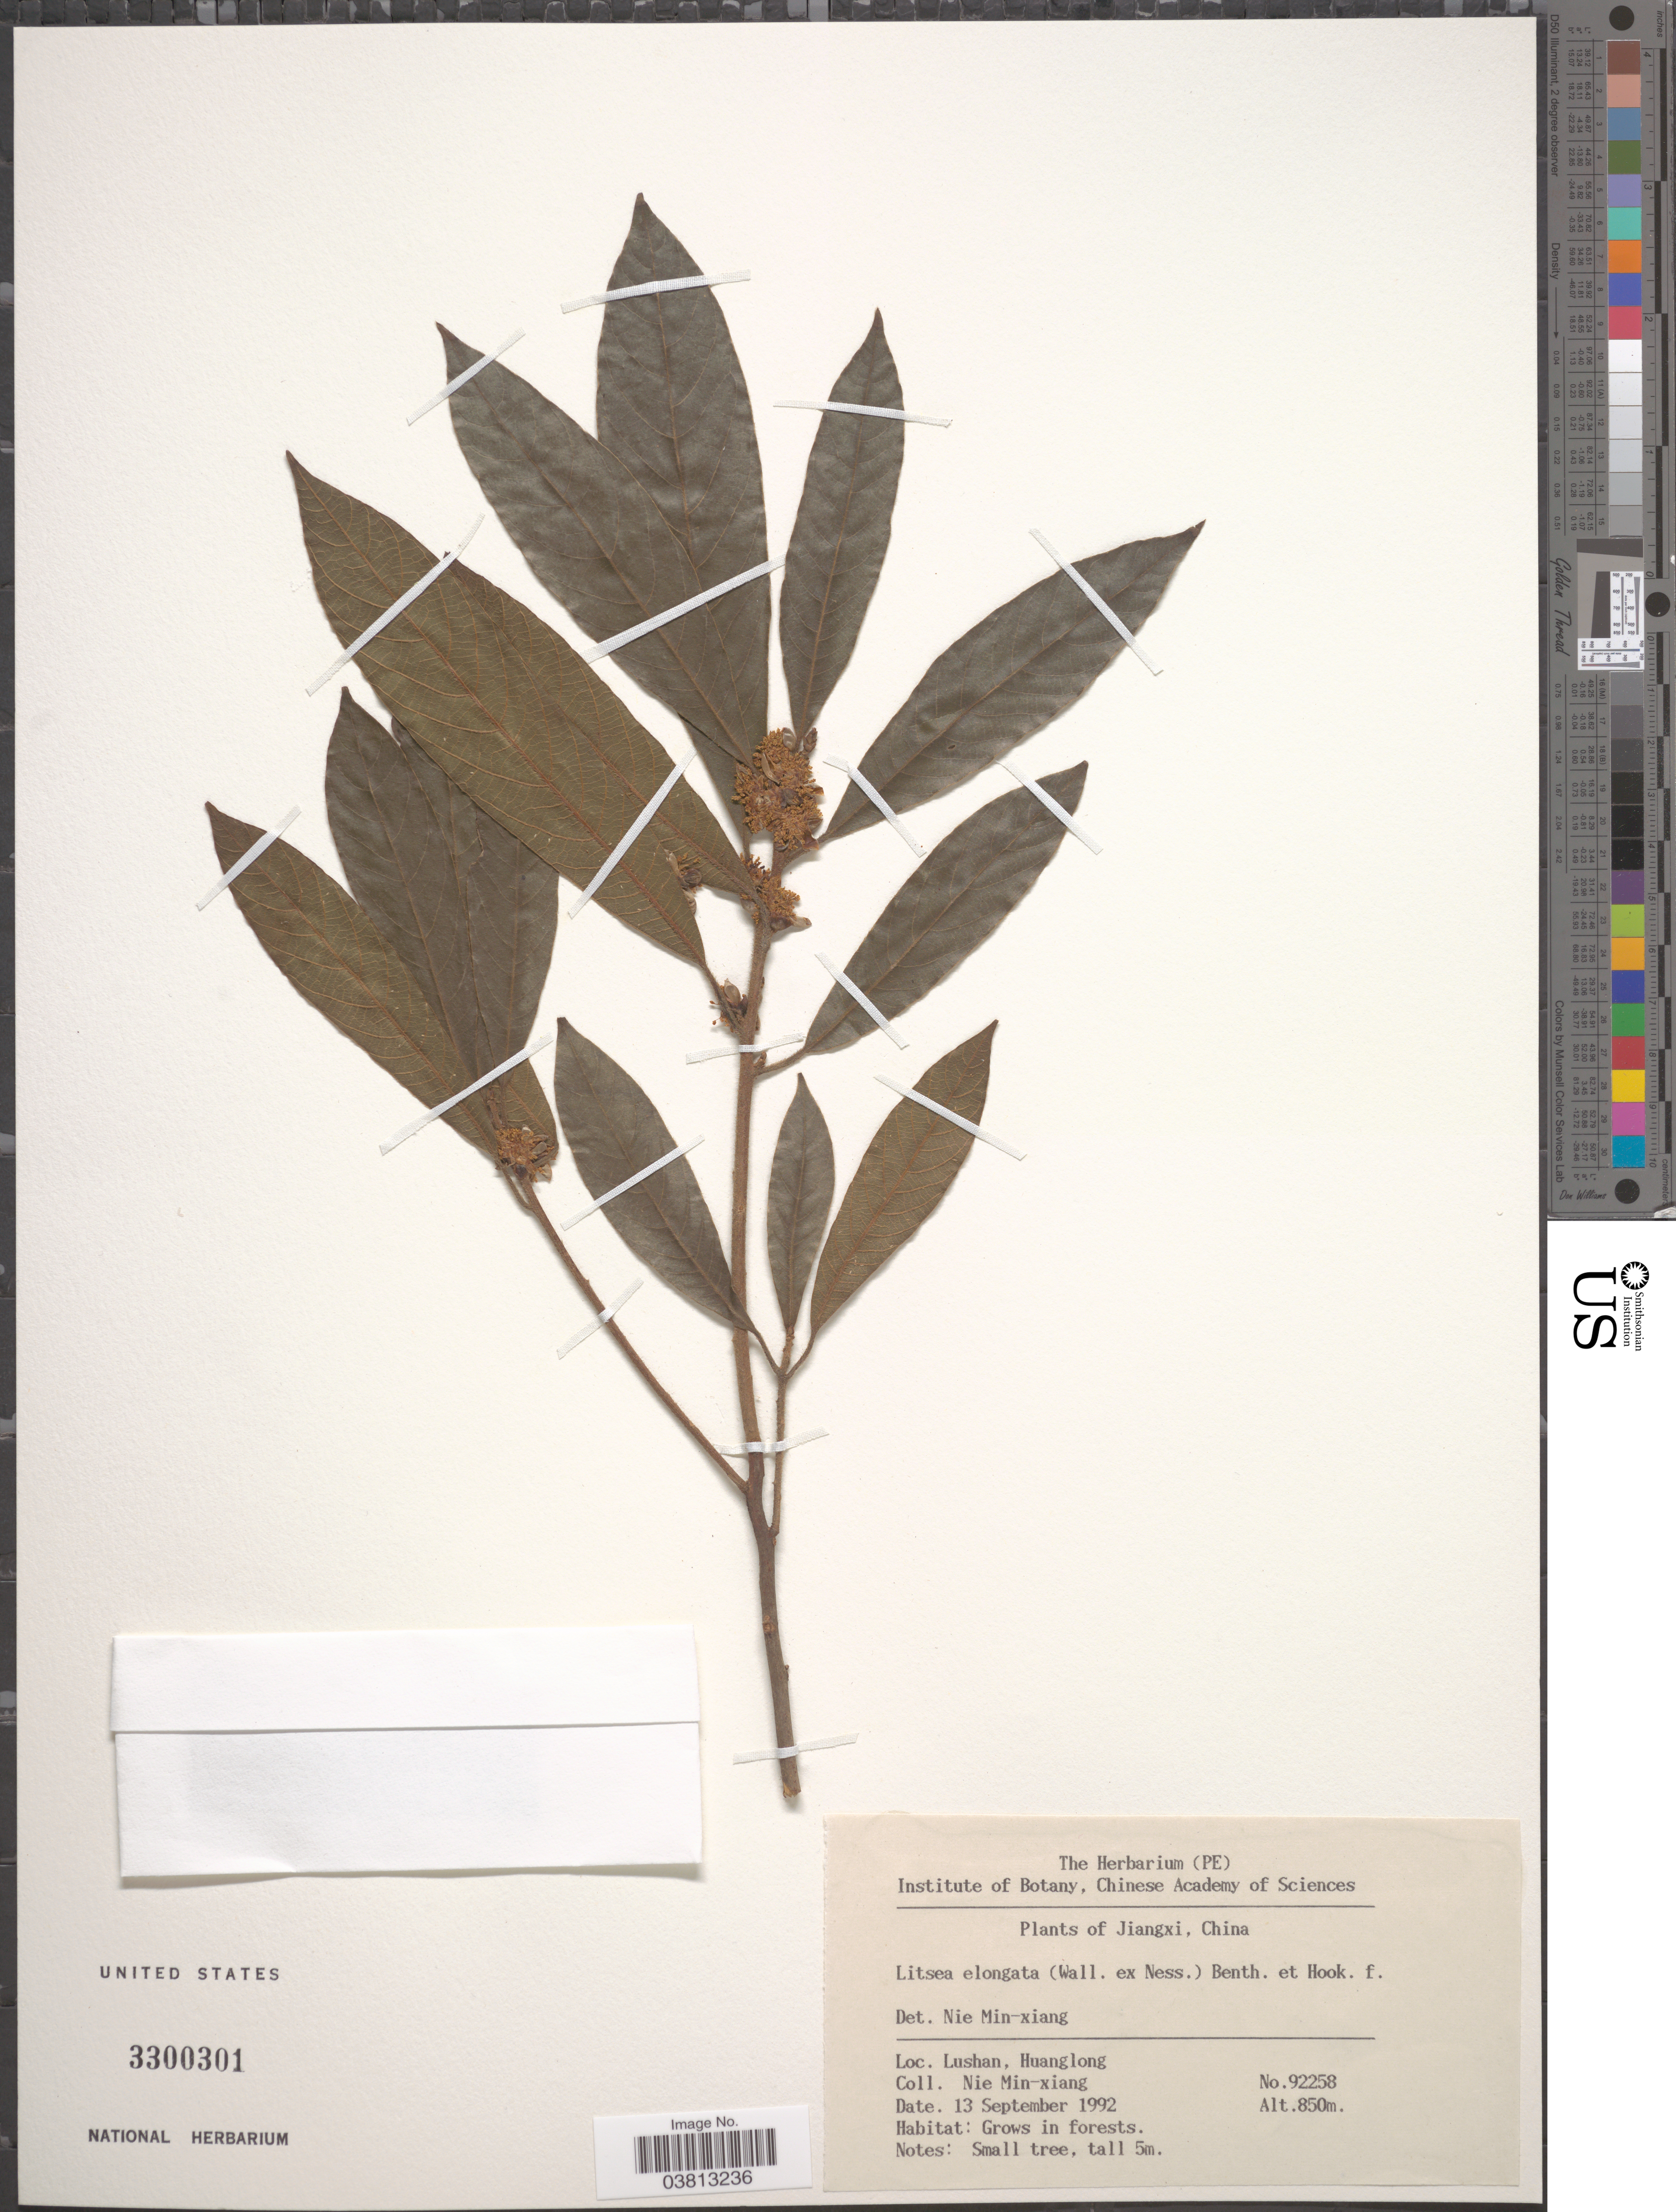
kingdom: Plantae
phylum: Tracheophyta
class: Magnoliopsida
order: Laurales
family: Lauraceae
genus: Litsea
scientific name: Litsea elongata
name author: (Nees) Hook. f.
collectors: M. Nie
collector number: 92258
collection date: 1992-09-13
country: China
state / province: Jiangxi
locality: Lushan, Huanglong.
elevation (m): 850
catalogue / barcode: US 3300301